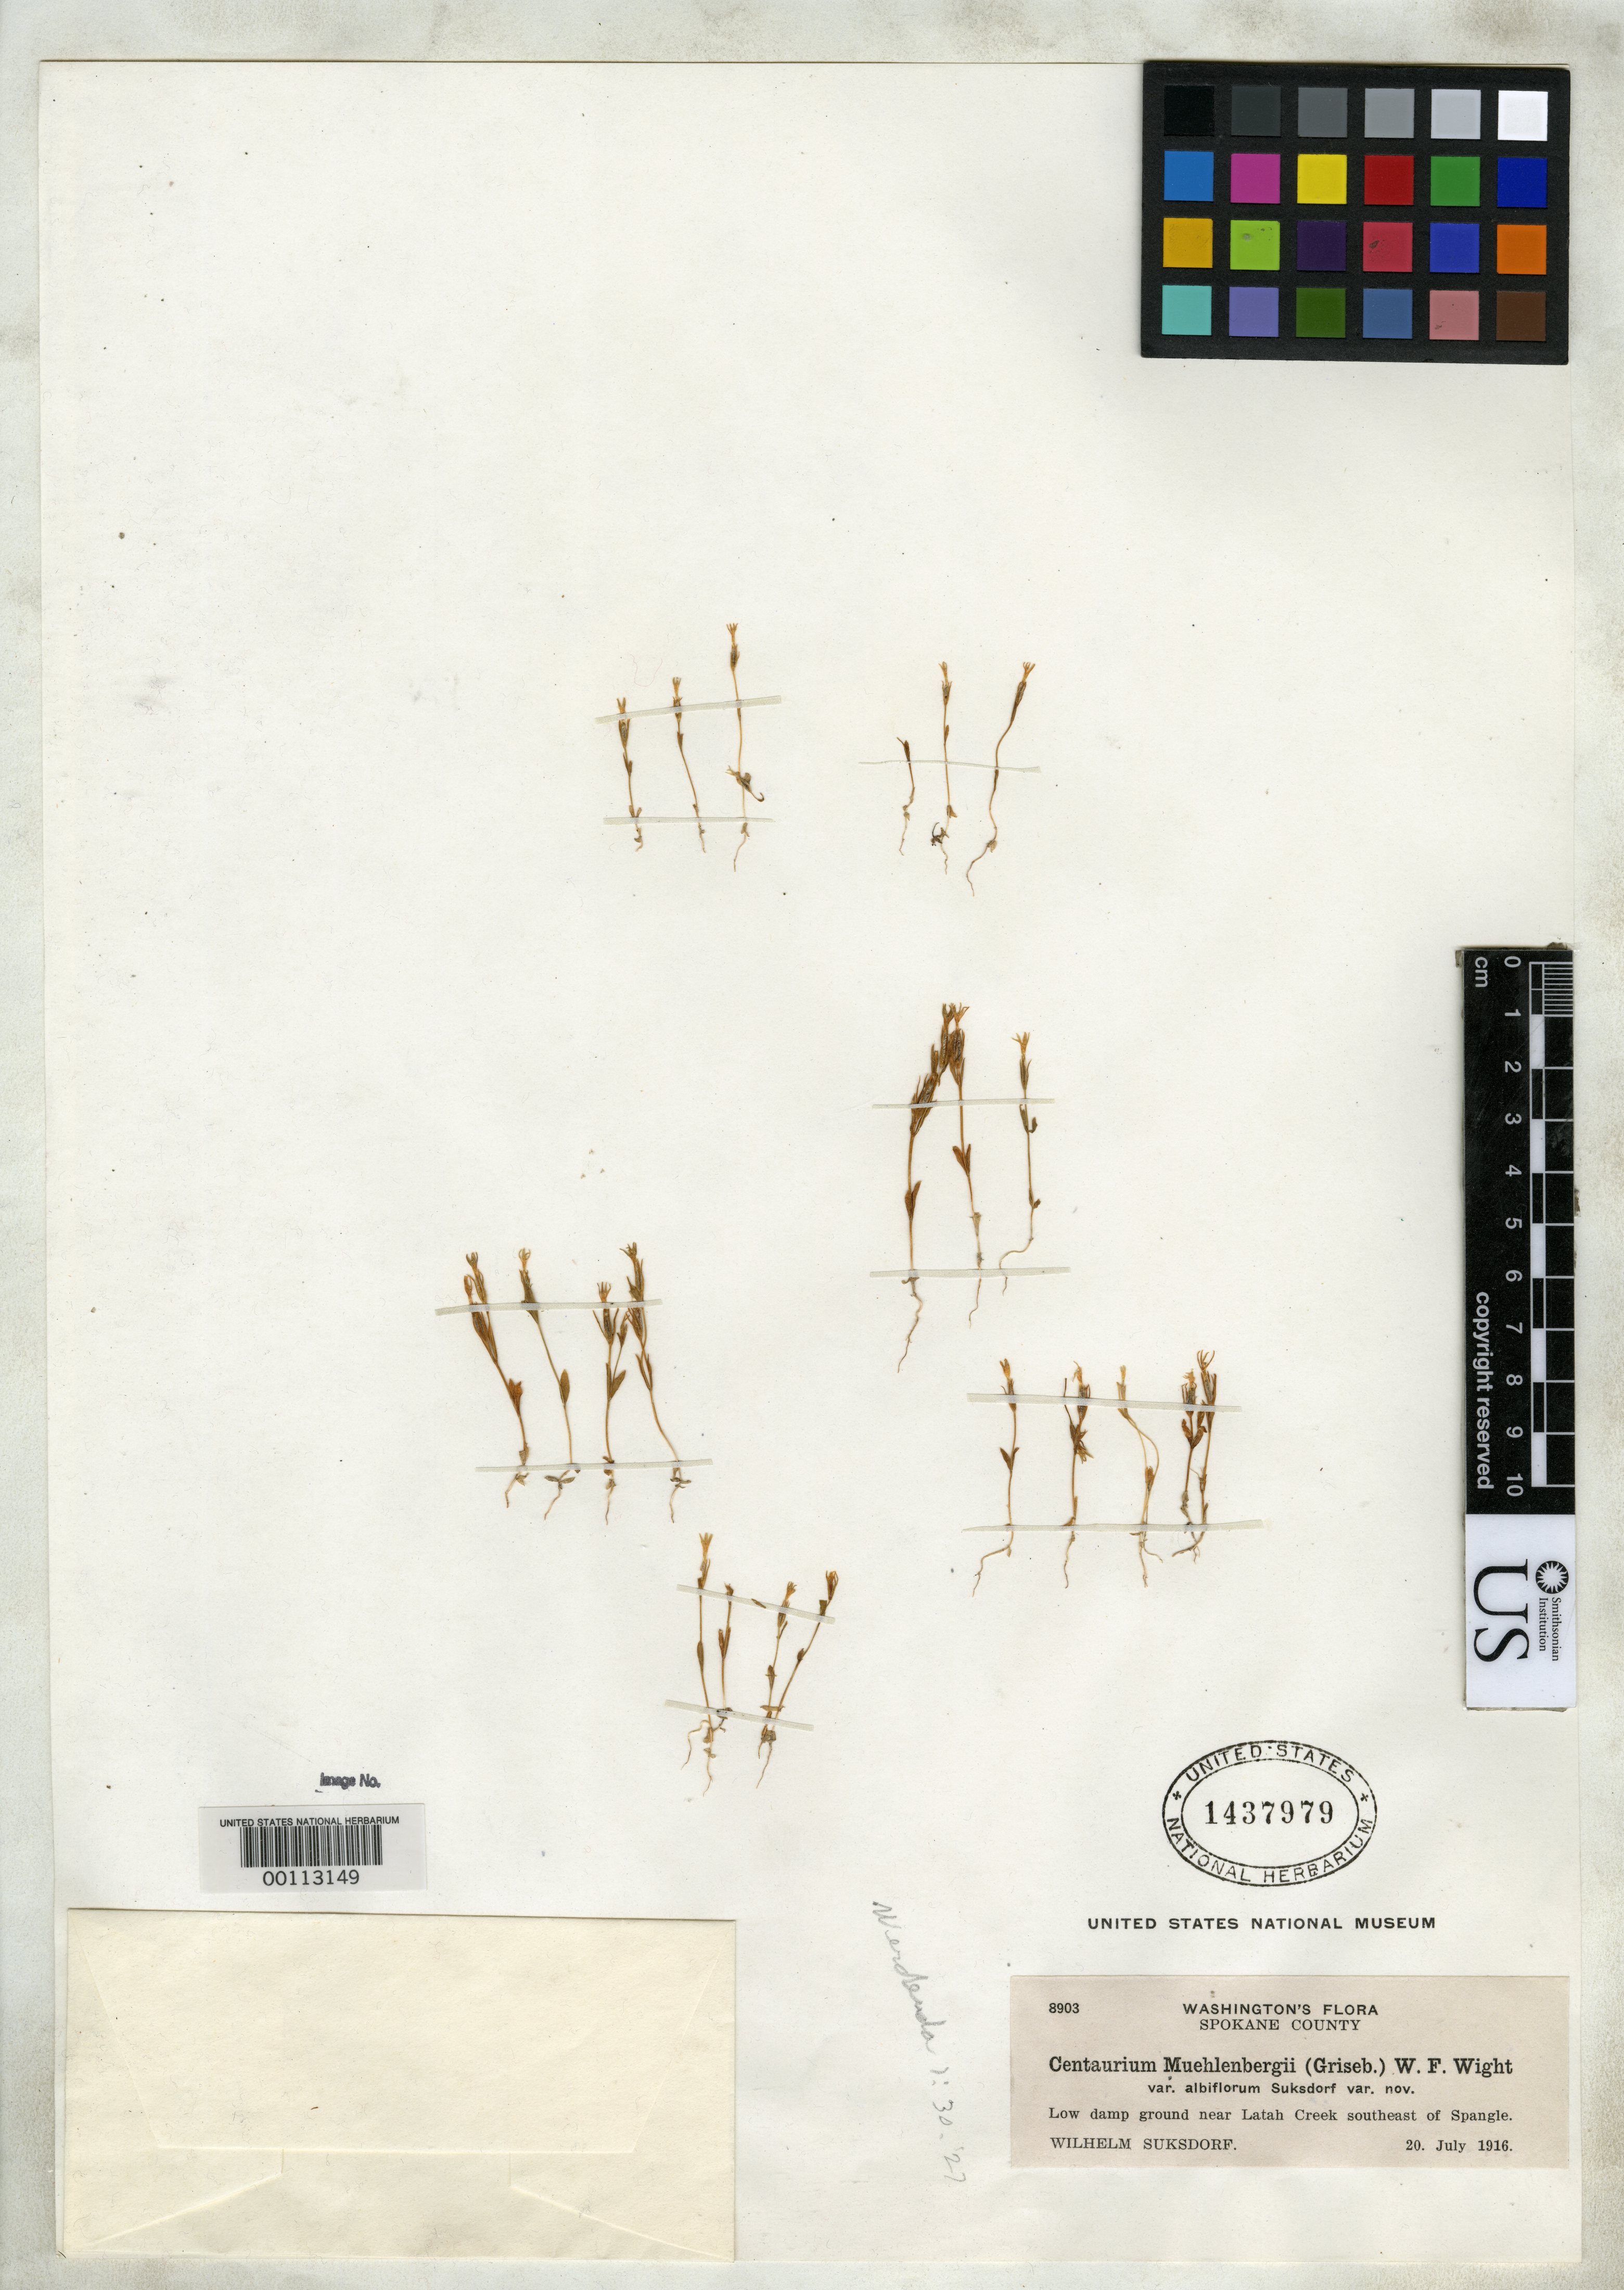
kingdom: Plantae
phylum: Tracheophyta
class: Magnoliopsida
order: Gentianales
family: Gentianaceae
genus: Centaurium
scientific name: Centaurium muehlenbergii var. albiflorum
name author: Suksd.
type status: Isotype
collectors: W. N. Suksdorf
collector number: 8903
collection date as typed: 20 Jul 1916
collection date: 1916-07-20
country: United States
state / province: Washington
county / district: Spokane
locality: Near Latah Creek SE of Spangle.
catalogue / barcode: US 1437979